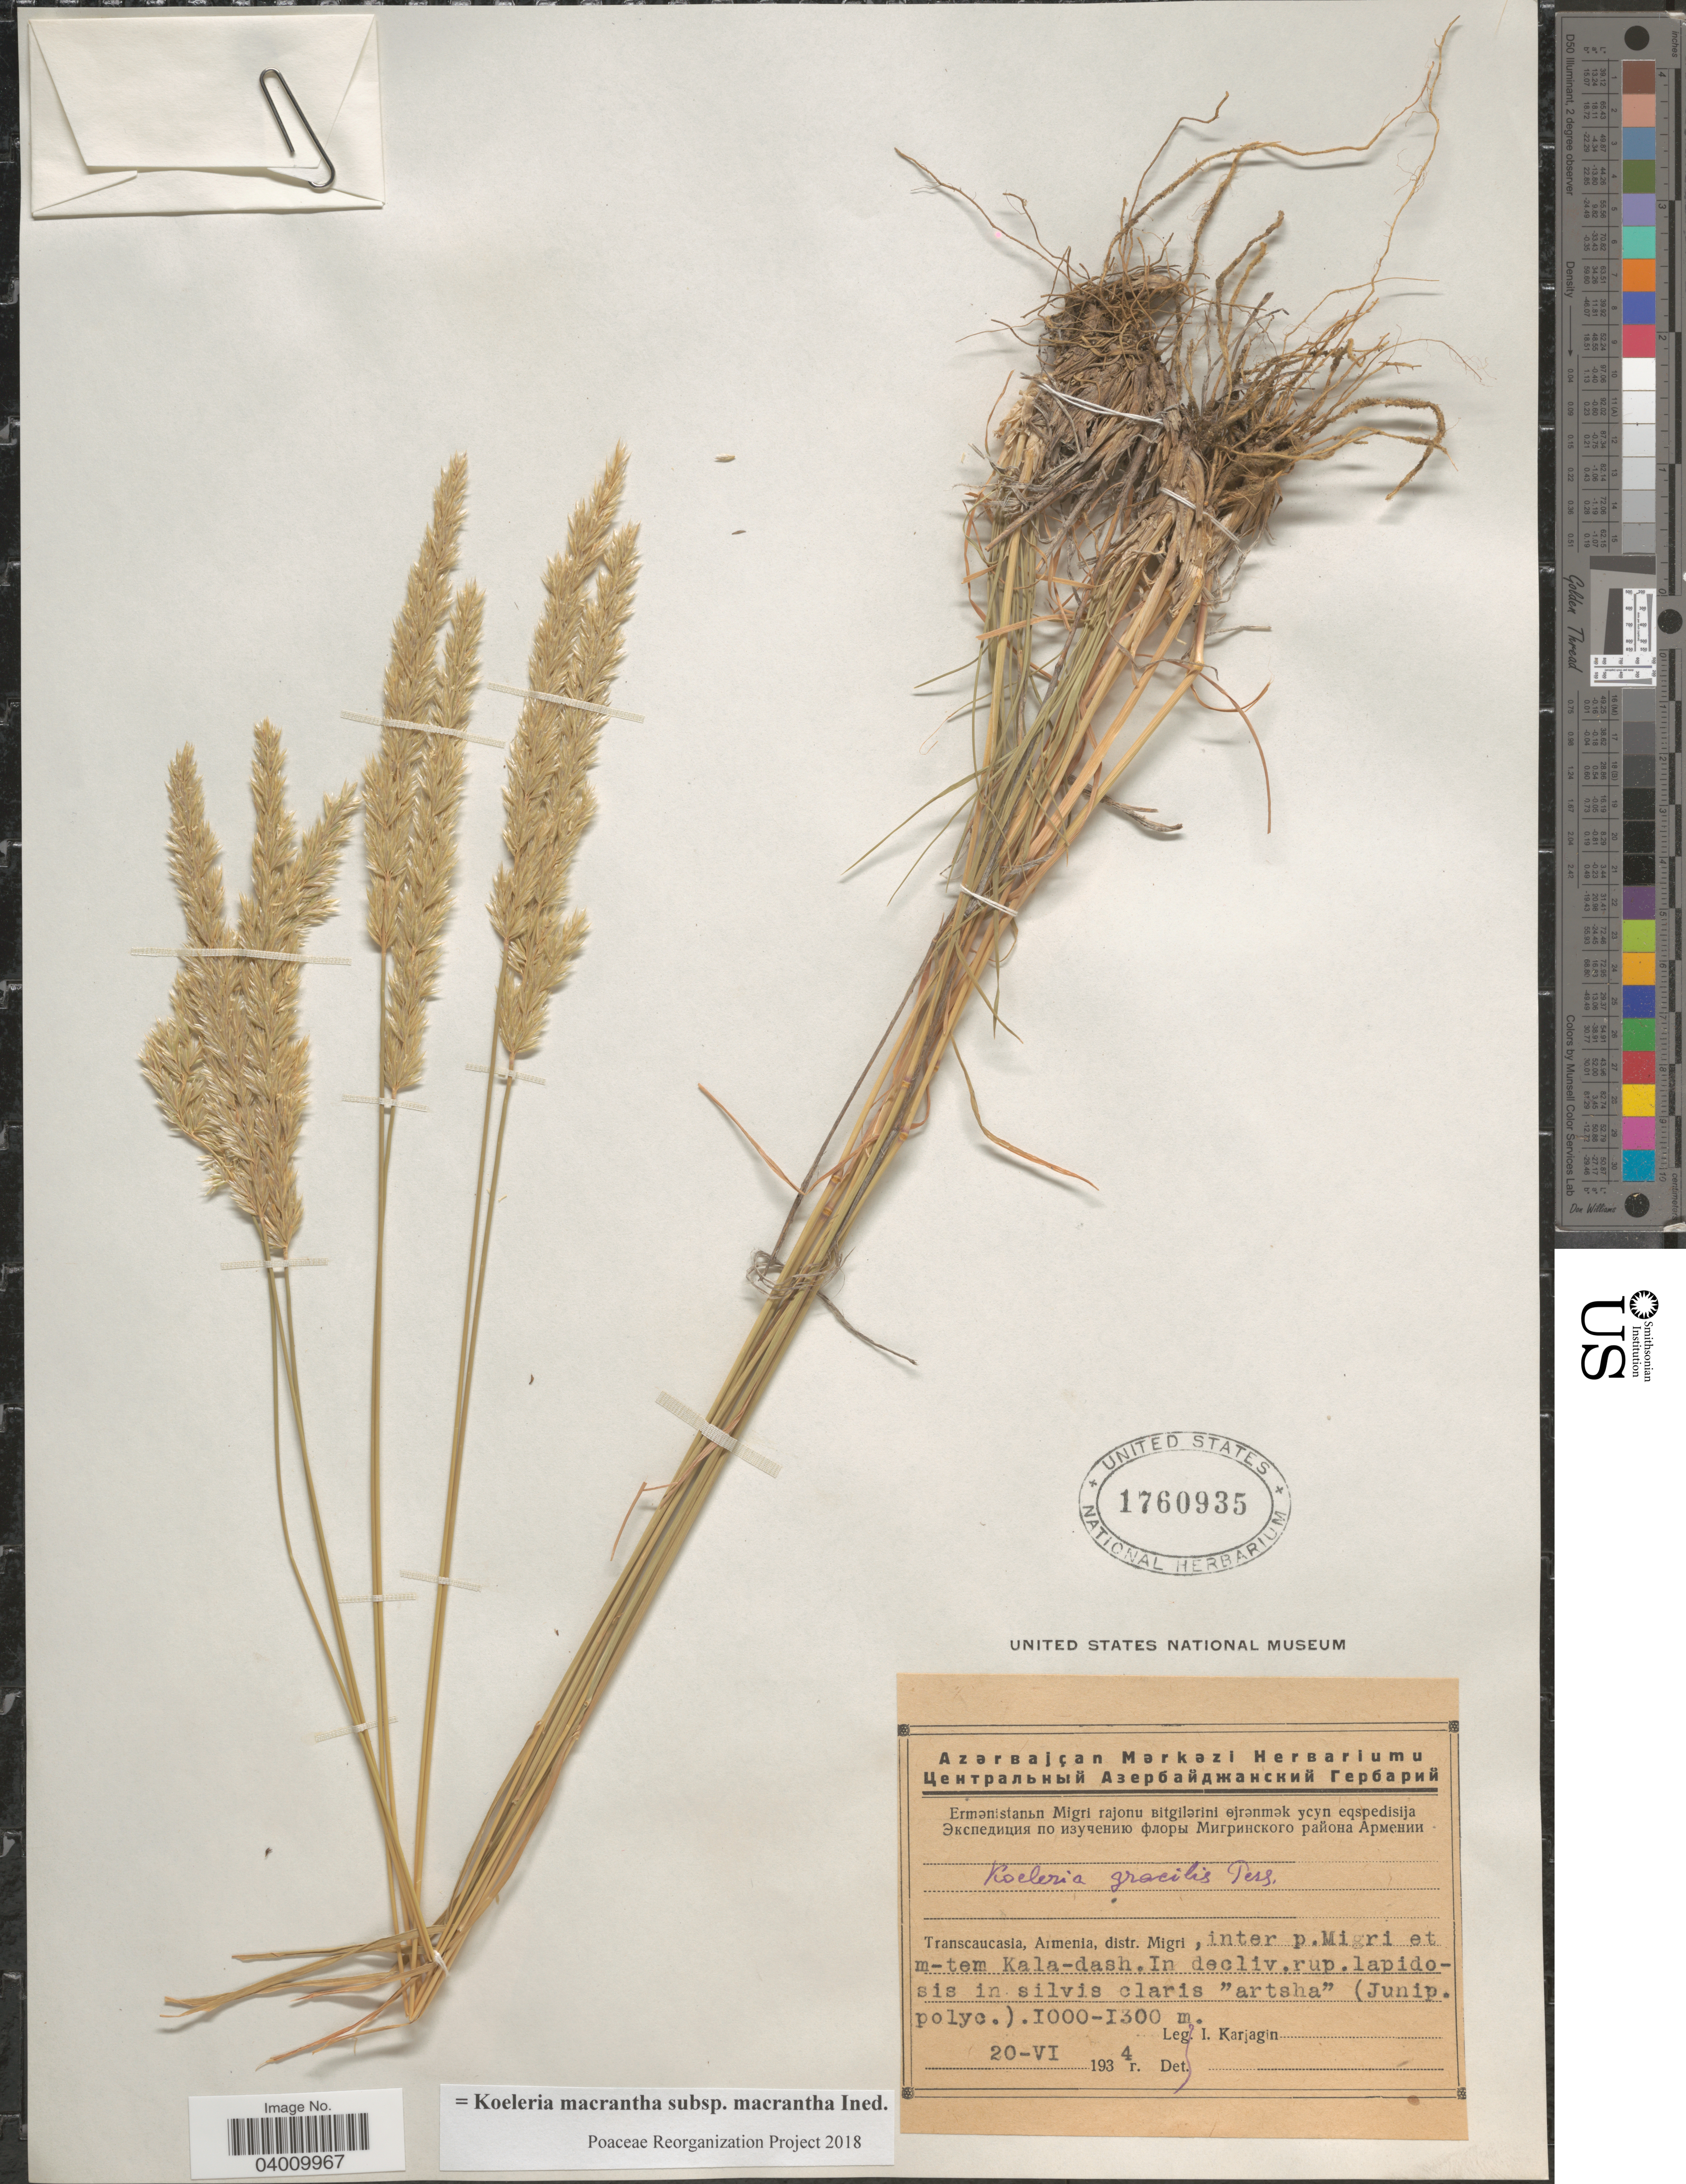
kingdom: Plantae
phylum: Tracheophyta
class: Liliopsida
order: Poales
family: Poaceae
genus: Koeleria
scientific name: Koeleria macrantha subsp. macrantha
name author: (Ledeb.) Schult.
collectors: I. Karjagin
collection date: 1934-06-20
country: Armenia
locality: Transcaucasia, distr. Migri, inter p. Migri et M-tem Kala-dash. In declliv. rup. lapidosis in silvis claris "artsha" (Junip. polyc.).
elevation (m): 1000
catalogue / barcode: US 1760935